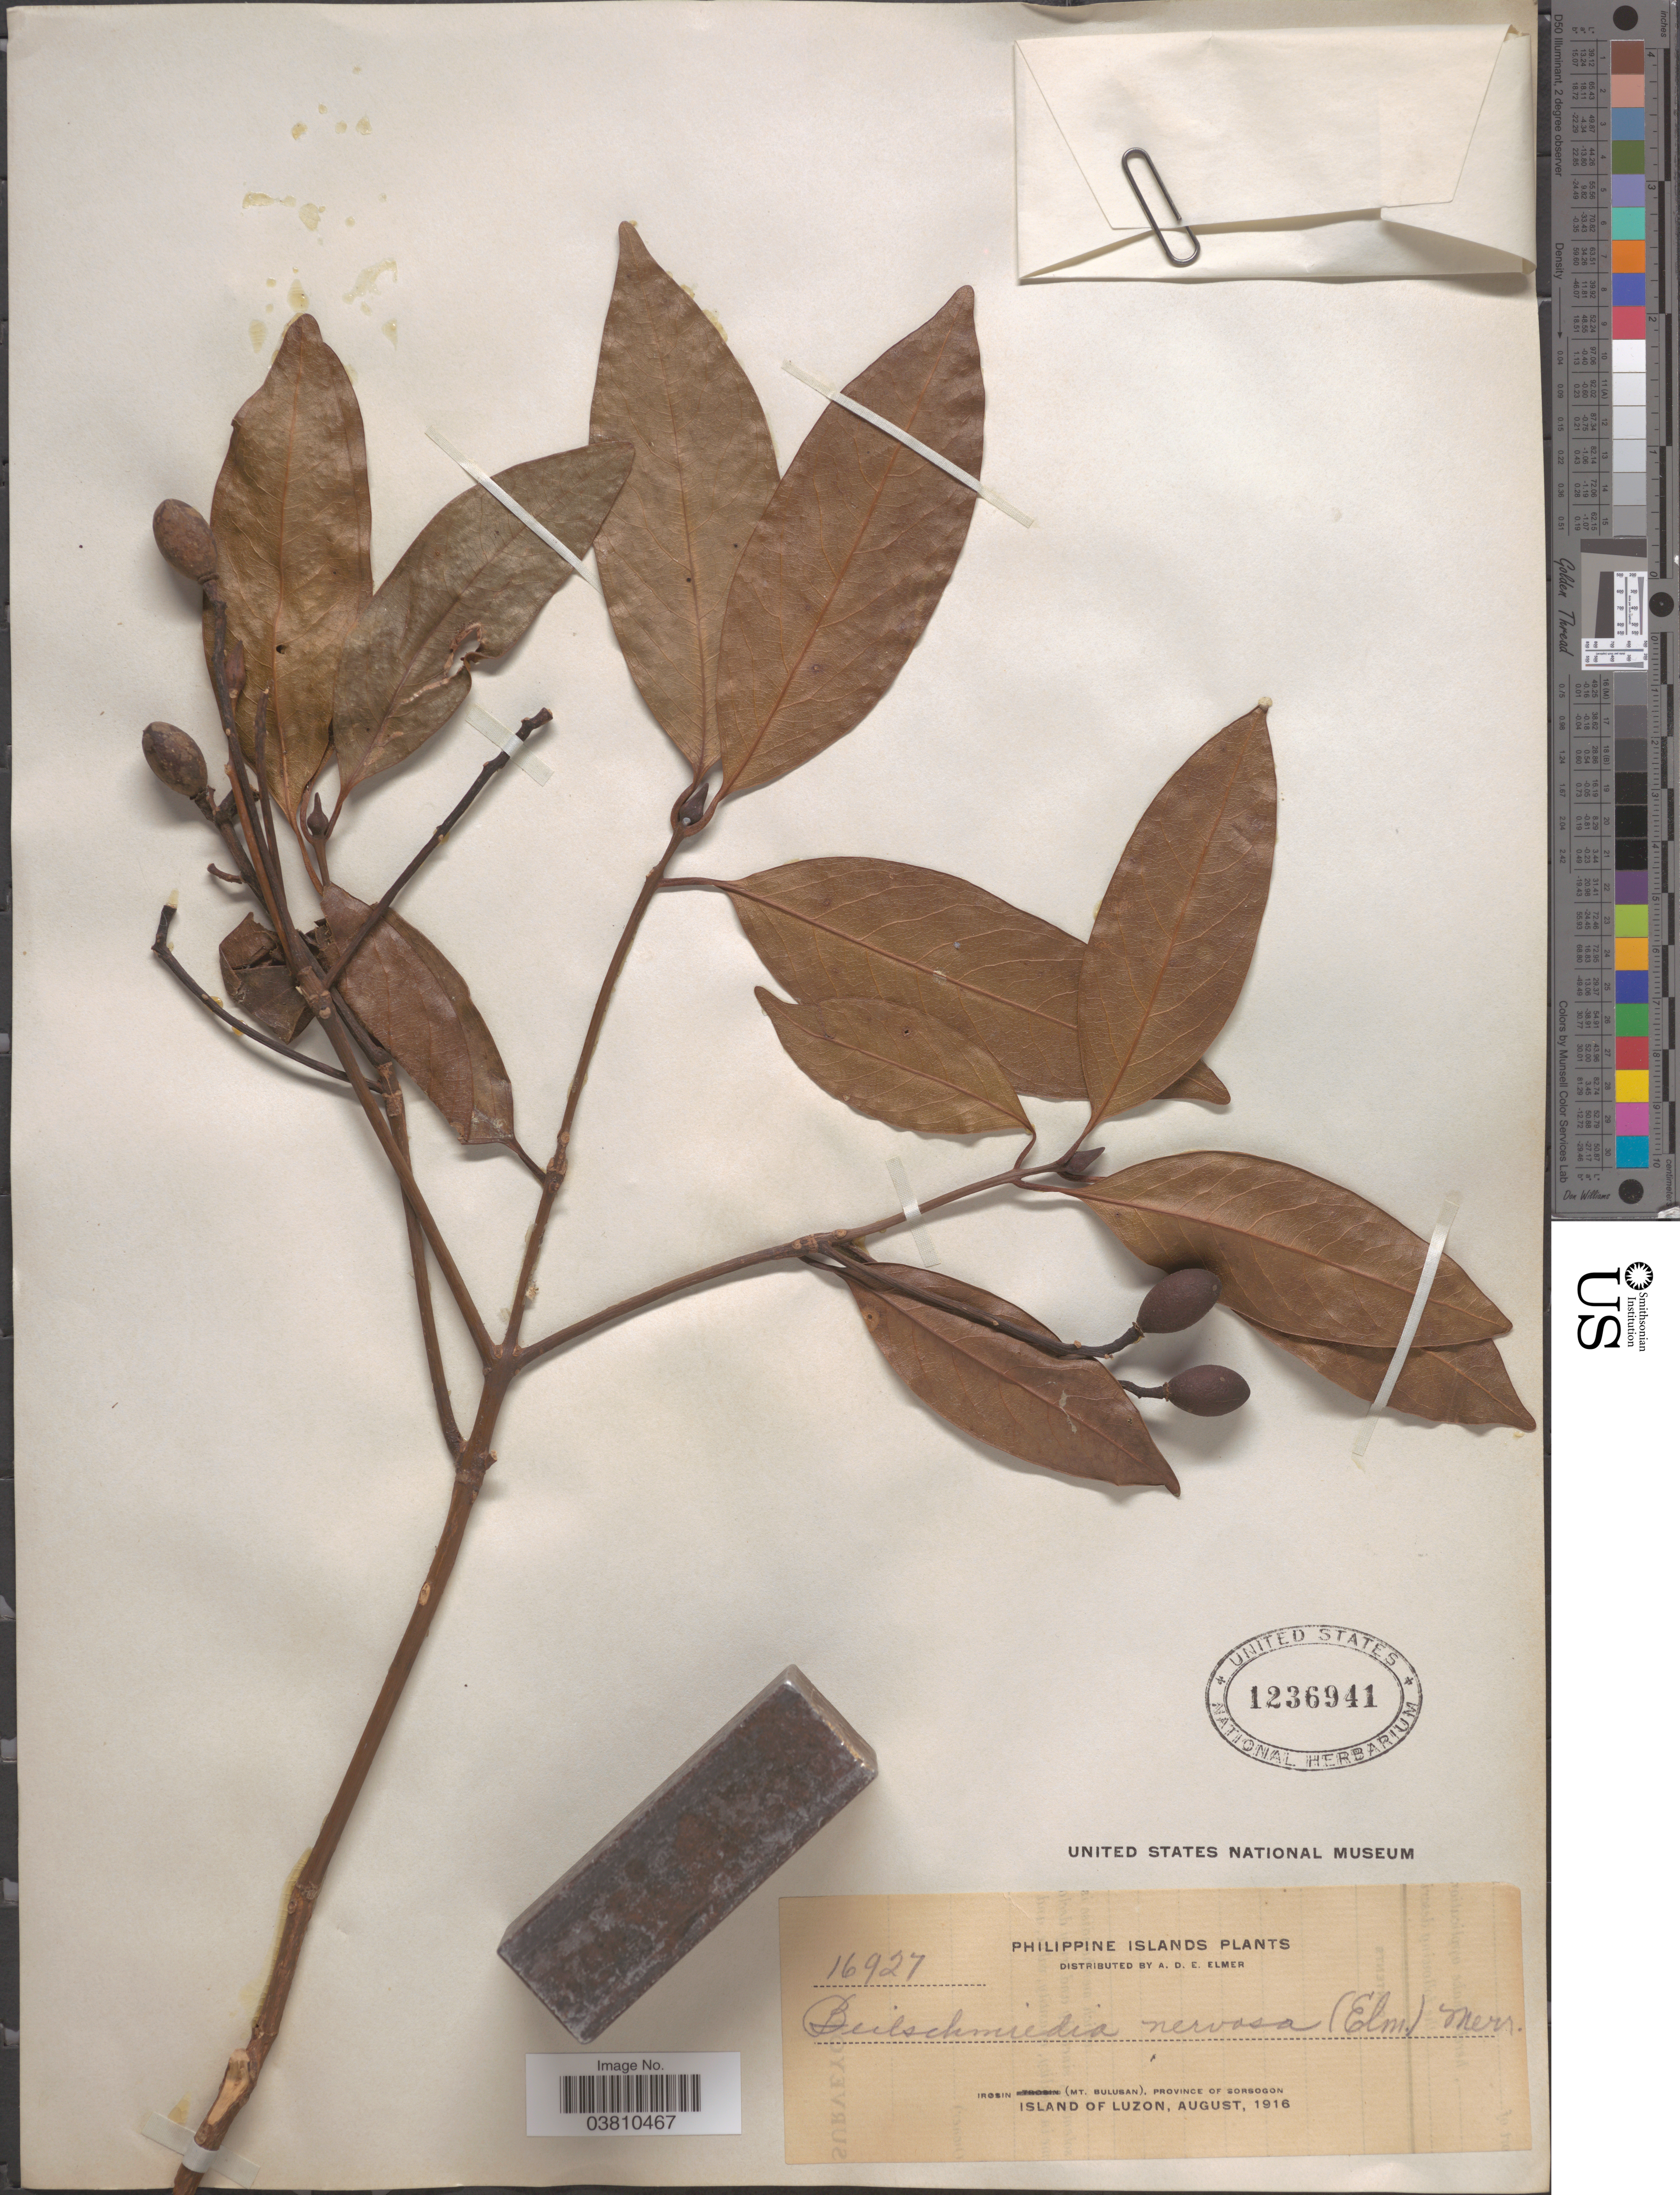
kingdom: Plantae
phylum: Tracheophyta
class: Magnoliopsida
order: Laurales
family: Lauraceae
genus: Beilschmiedia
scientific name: Beilschmiedia nervosa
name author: (Elmer) Merr.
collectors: A. D. E. Elmer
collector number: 16927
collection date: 1916-08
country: Philippines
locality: Philippine Islands. Irosin (Mt. Bulusan), Province of Sorsogon. Island of Luzon.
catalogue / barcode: US 1236941